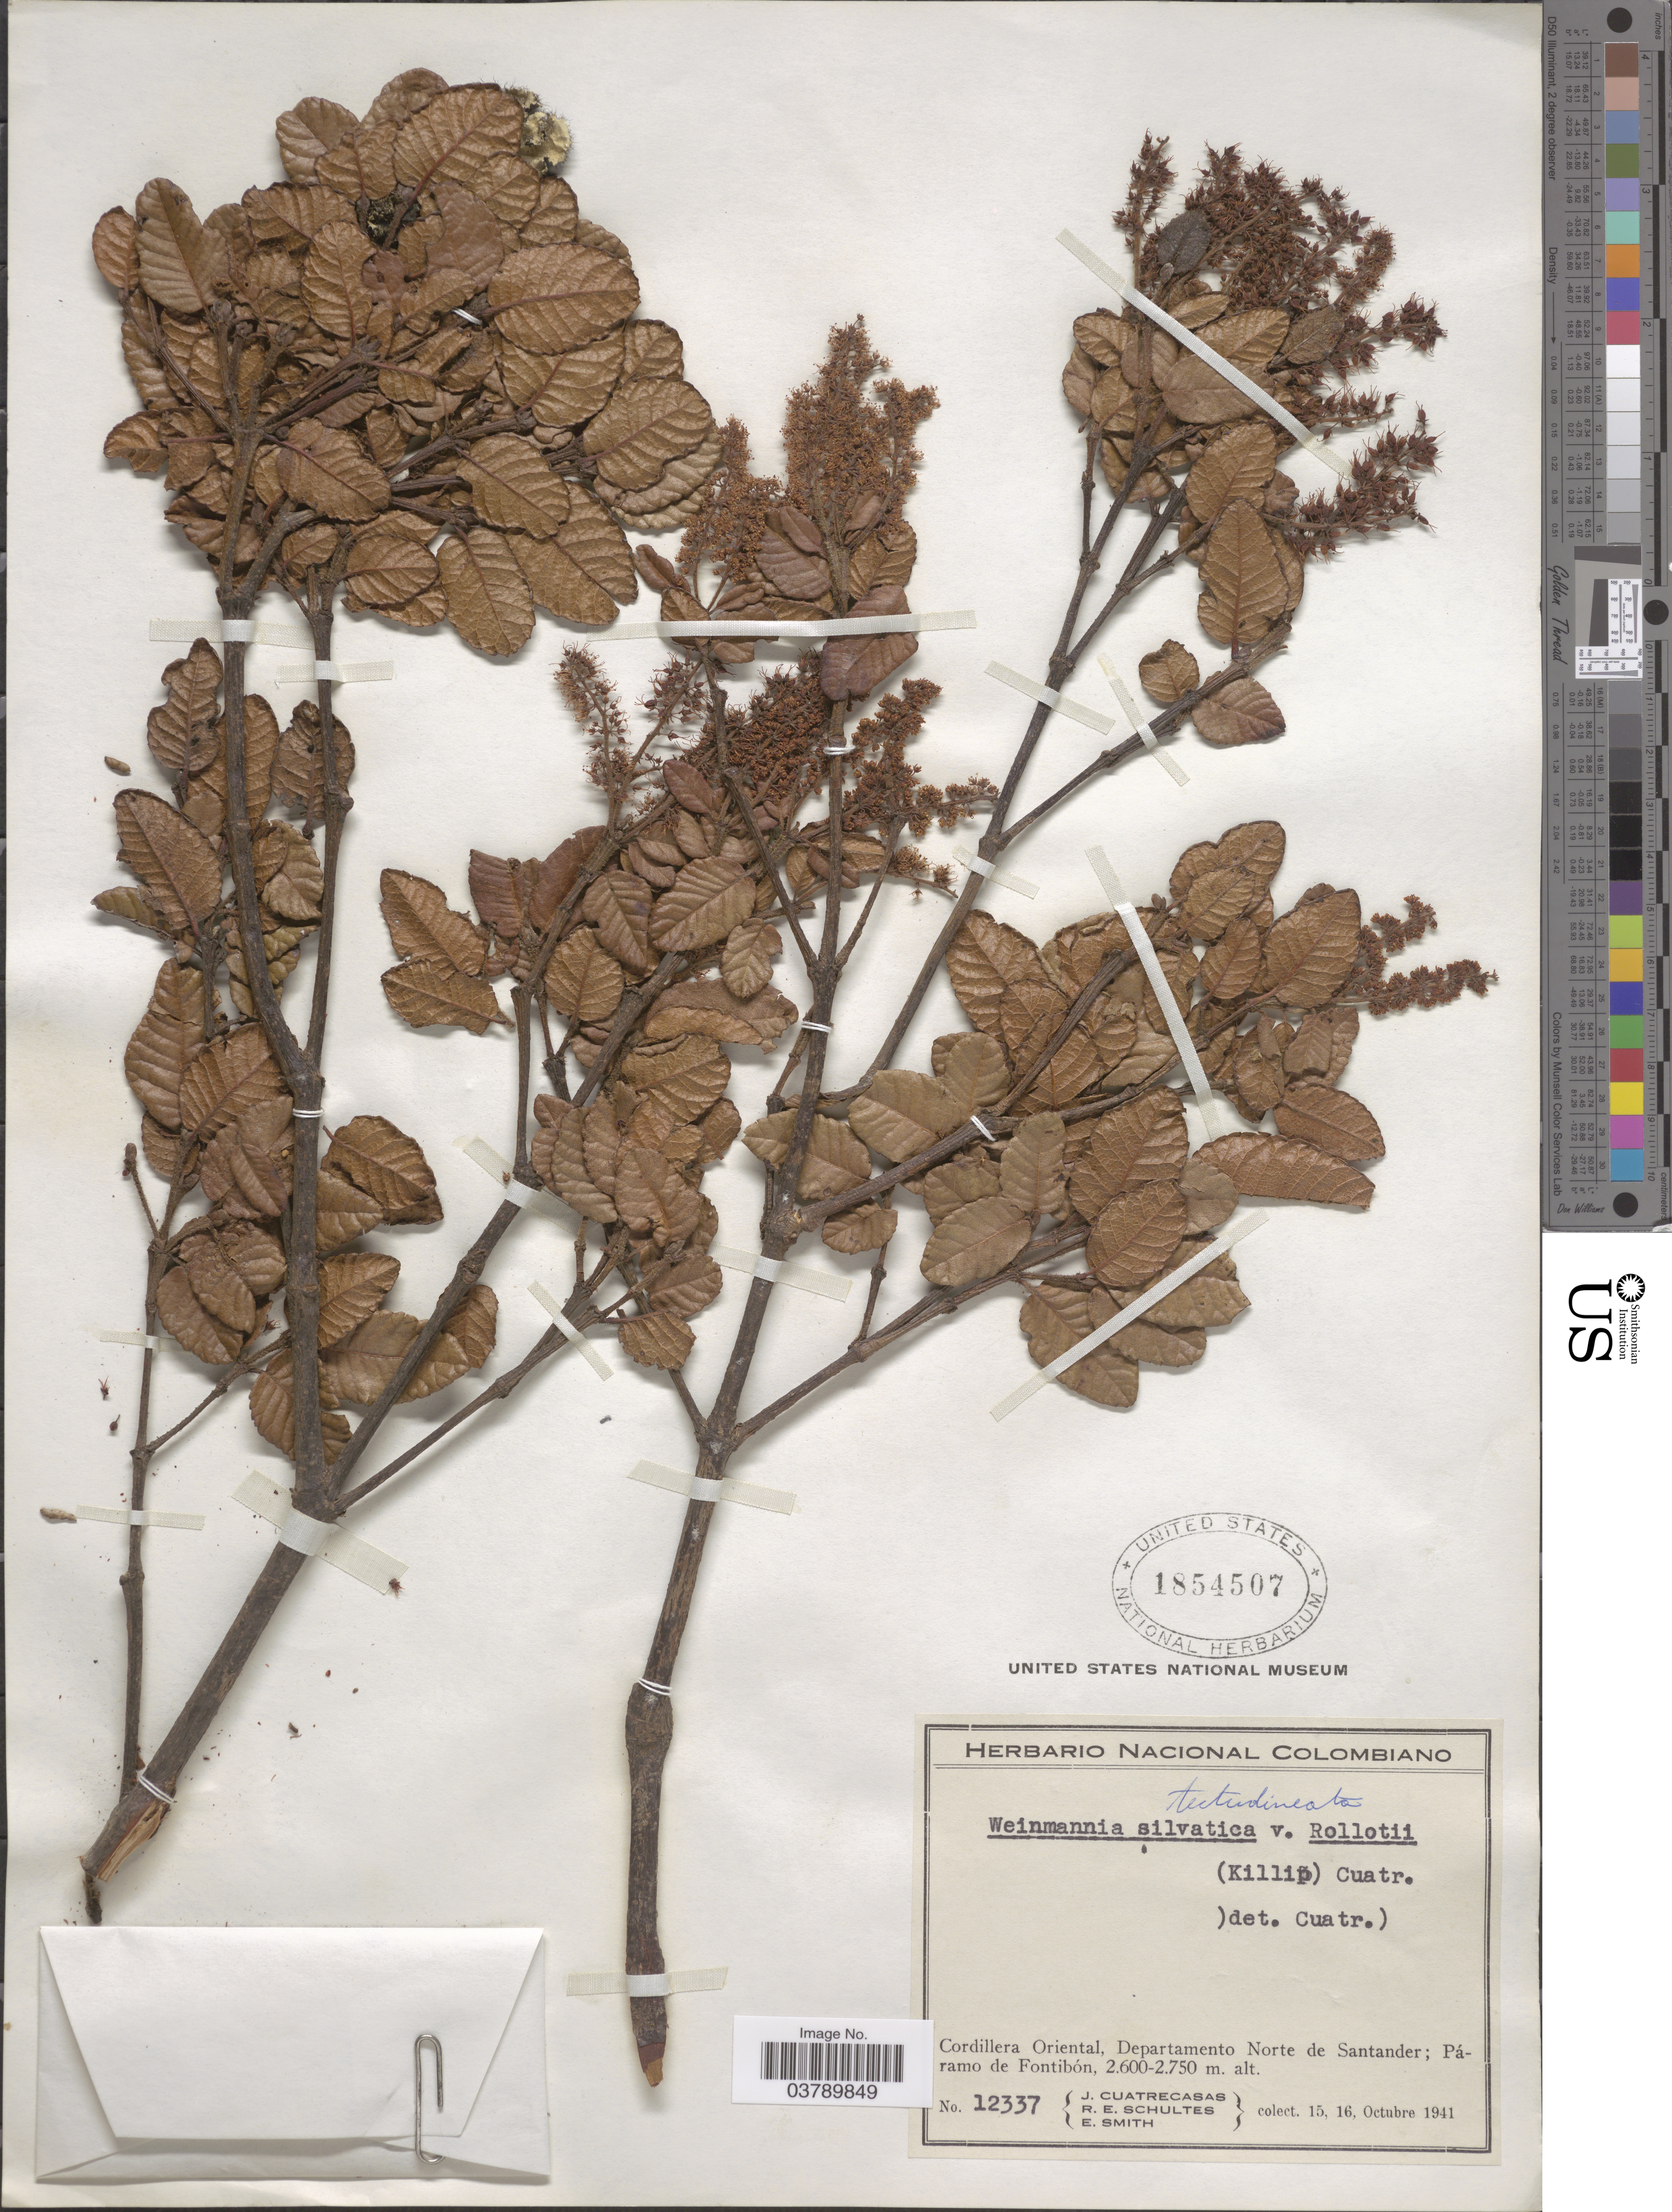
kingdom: Plantae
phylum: Tracheophyta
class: Magnoliopsida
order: Oxalidales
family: Cunoniaceae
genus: Weinmannia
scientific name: Weinmannia testudineata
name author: Cuatrec.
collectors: J. Cuatrecasas, R. E. Schultes & E. Smith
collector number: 12337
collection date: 1941-10-15/1941-10-16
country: Colombia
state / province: Norte de Santander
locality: Cordillera Oriental, Departamento Norte de Santander; Páramo de Fontibón.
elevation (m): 2600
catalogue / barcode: US 1854507